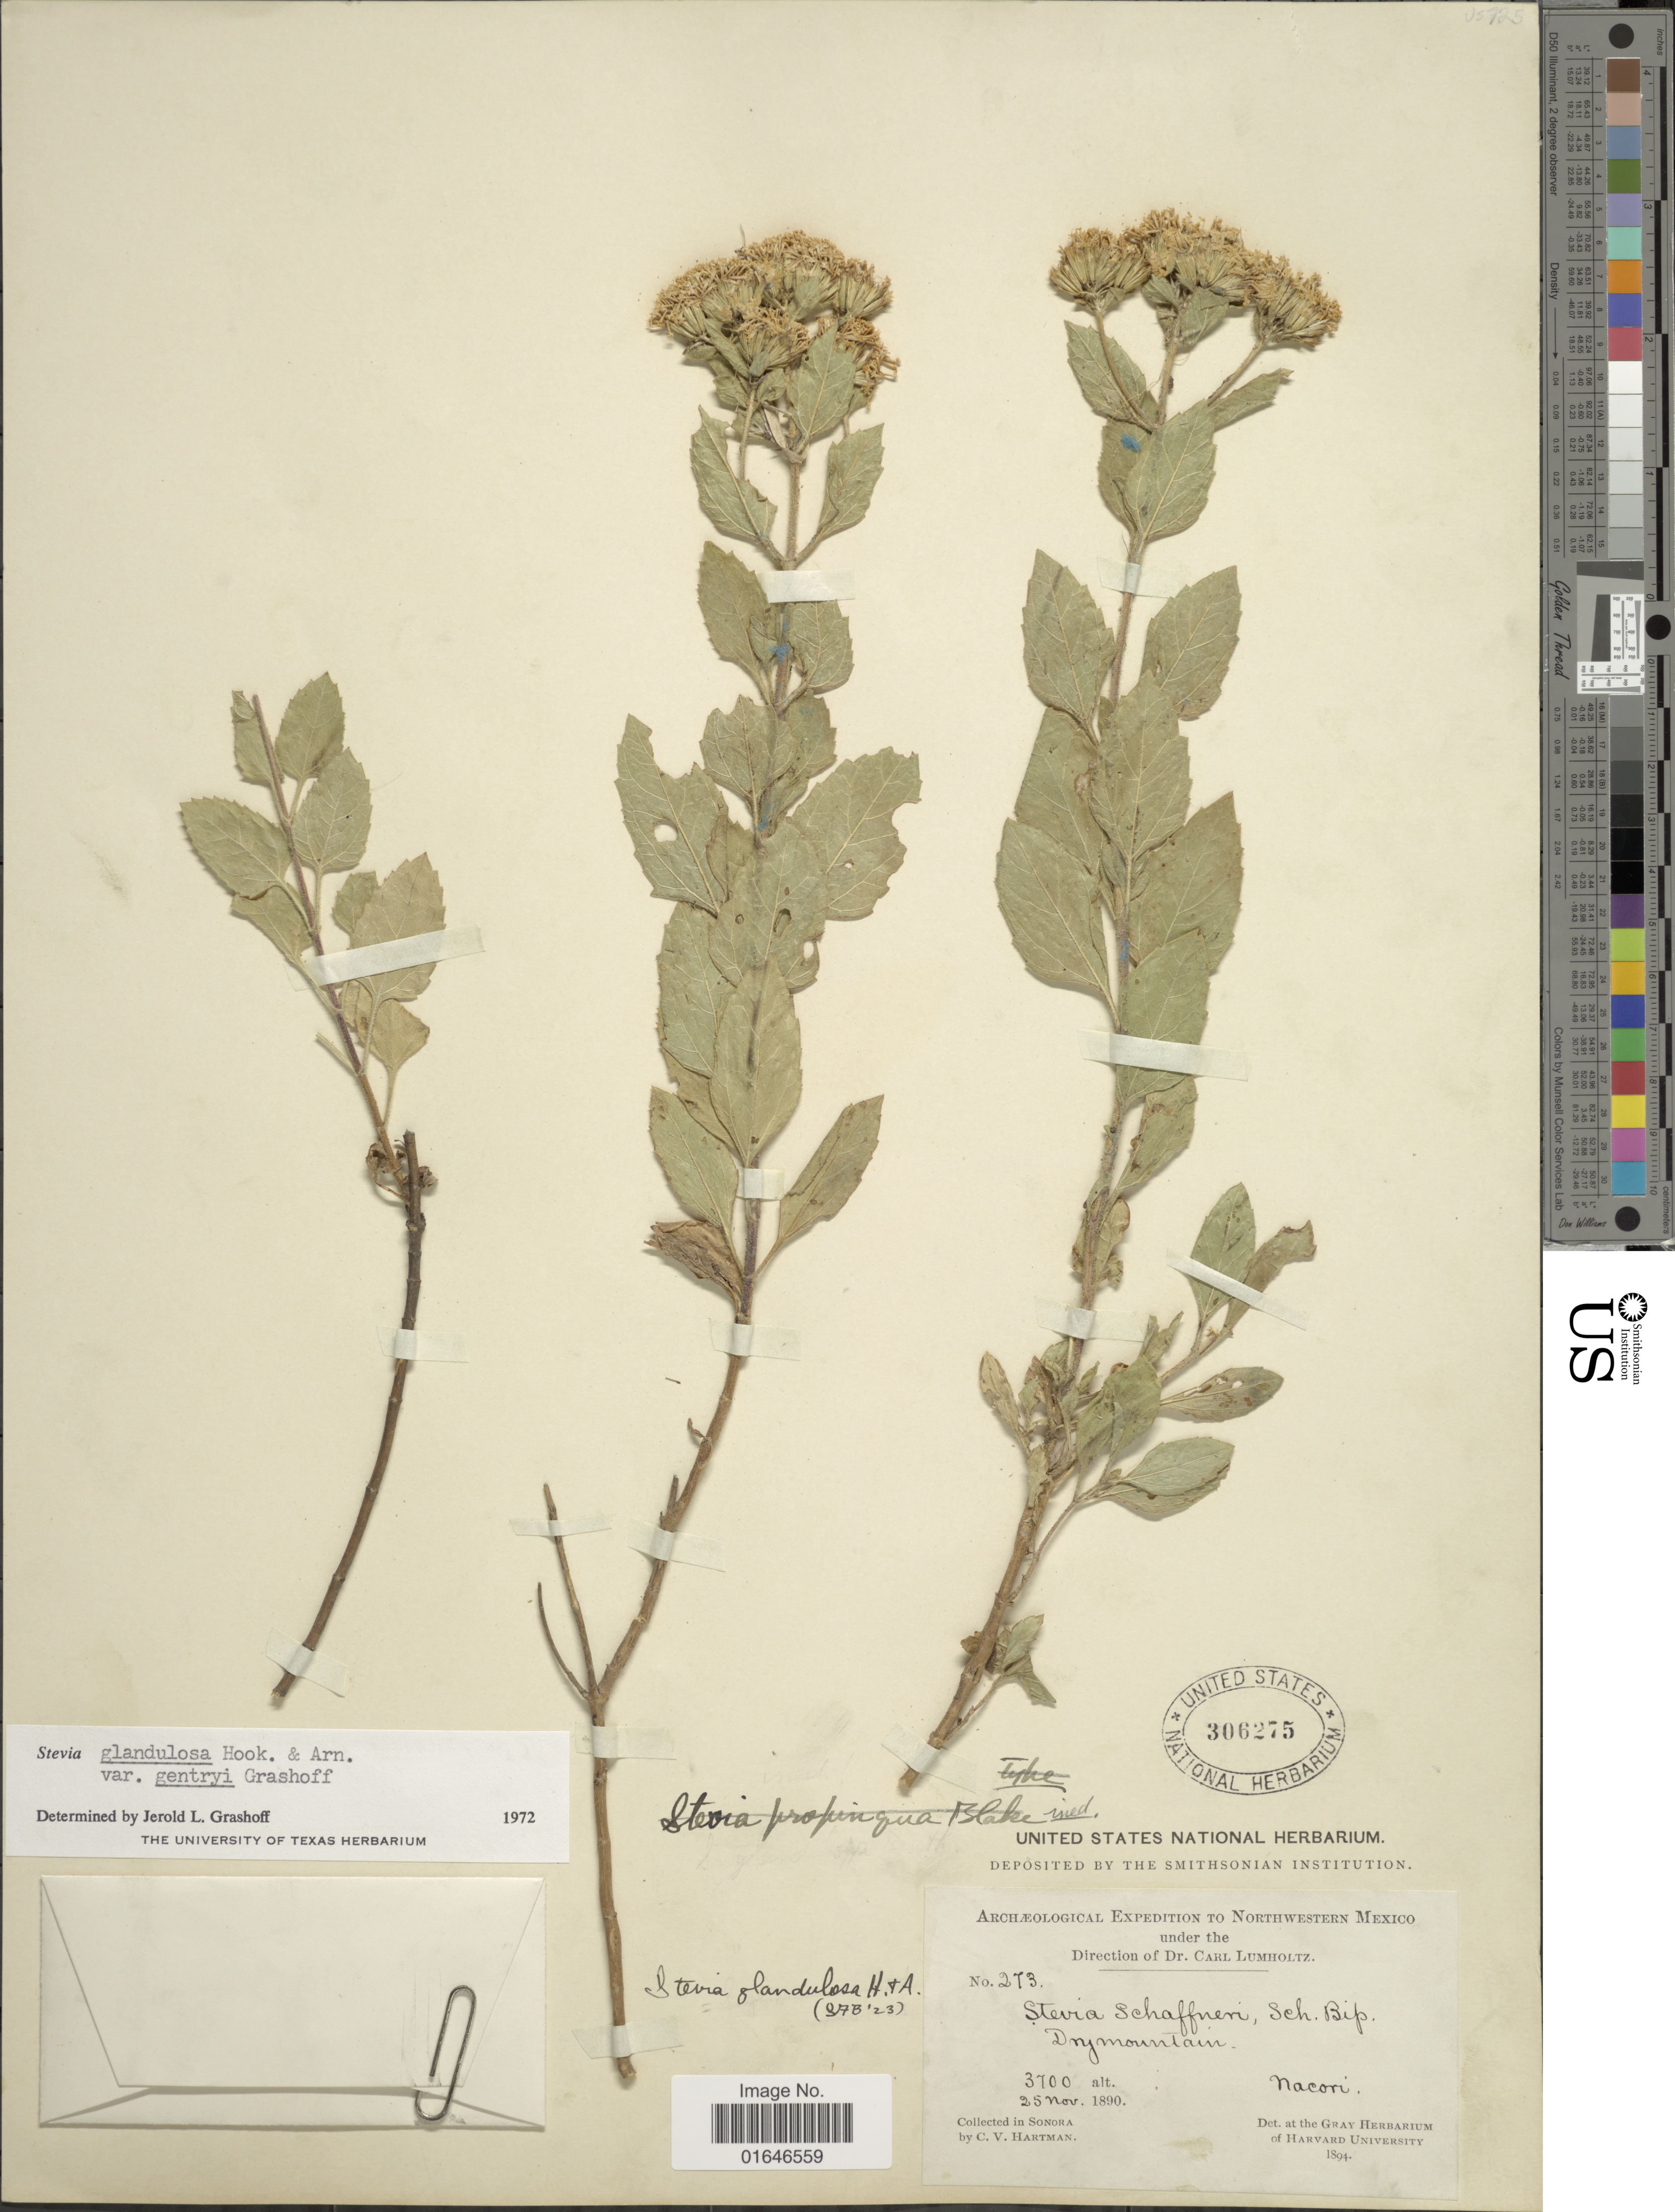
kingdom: Plantae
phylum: Tracheophyta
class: Magnoliopsida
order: Asterales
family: Asteraceae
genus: Stevia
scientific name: Stevia glandulosa var. gentryi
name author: Grashoff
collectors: C. V. Hartman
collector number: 273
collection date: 1890-11-25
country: Mexico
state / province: Sonora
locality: Nacori, Sonora.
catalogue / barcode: US 306275